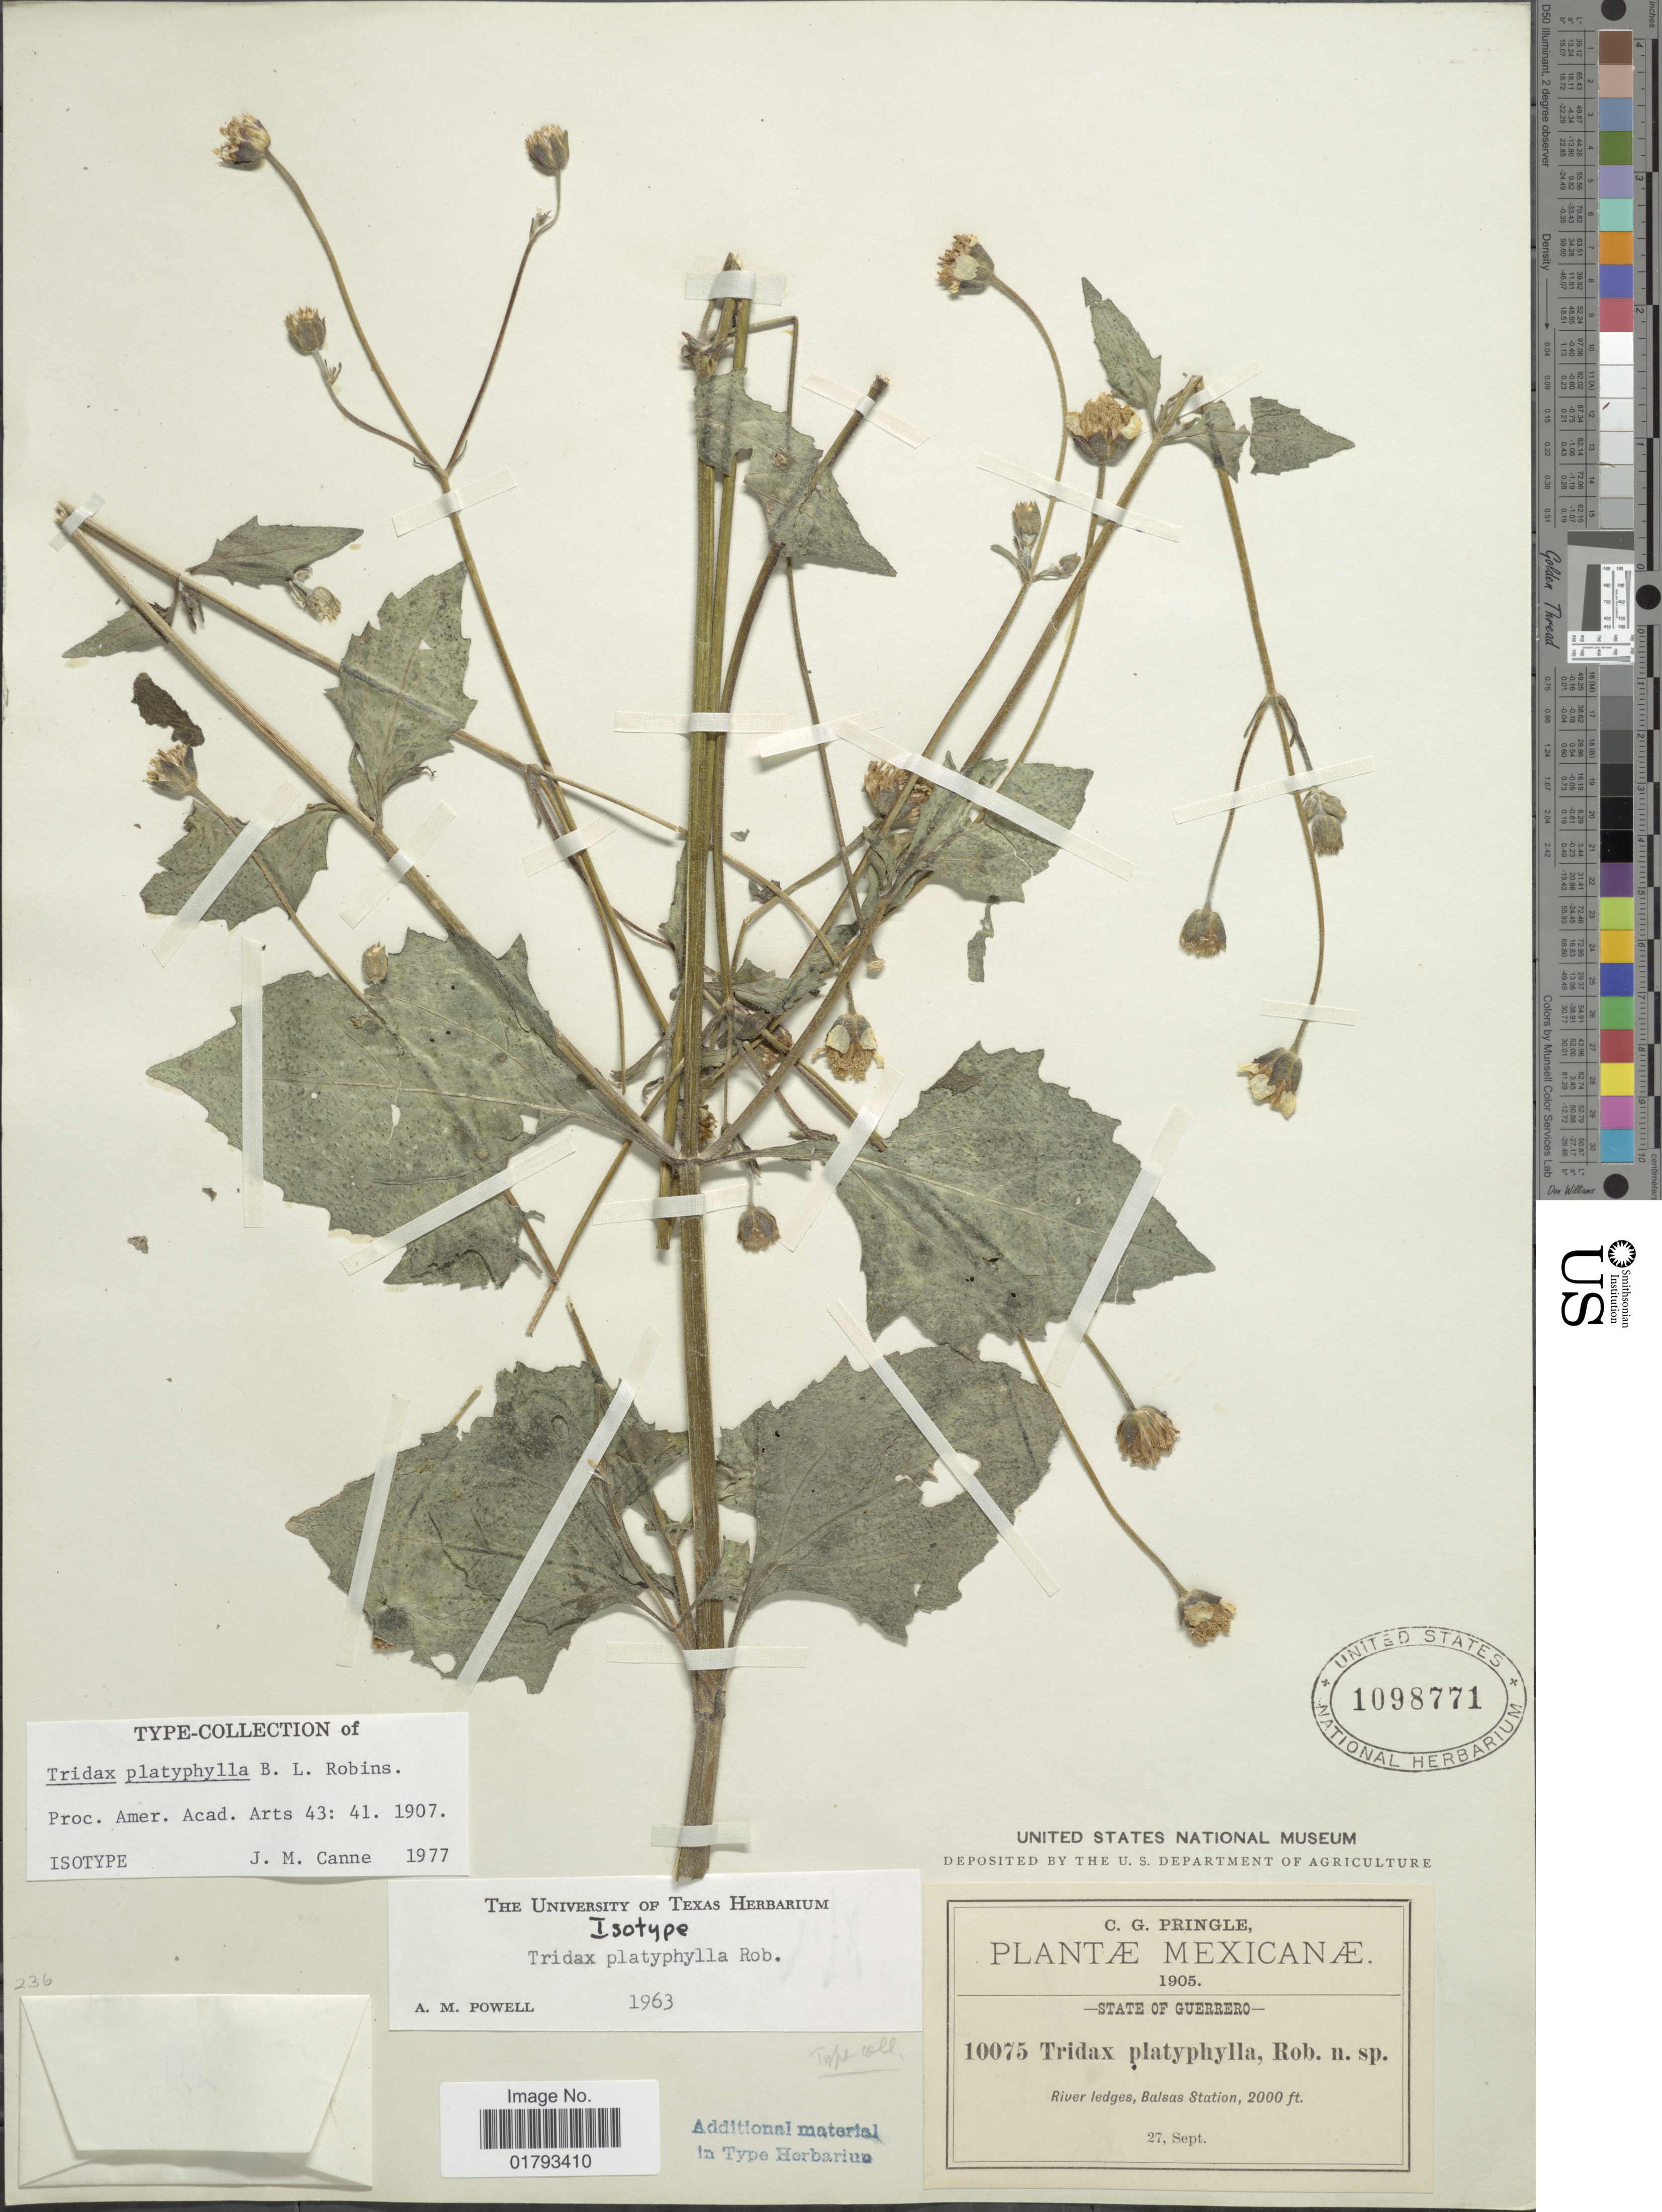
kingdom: Plantae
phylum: Tracheophyta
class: Magnoliopsida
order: Asterales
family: Asteraceae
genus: Tridax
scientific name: Tridax platyphylla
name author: B.L. Rob.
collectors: C. G. Pringle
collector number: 10075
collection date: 1905-09-27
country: Mexico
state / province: Guerrero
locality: State of Guerrero. River ledges, Balsas Station.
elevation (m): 610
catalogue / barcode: US 1098771